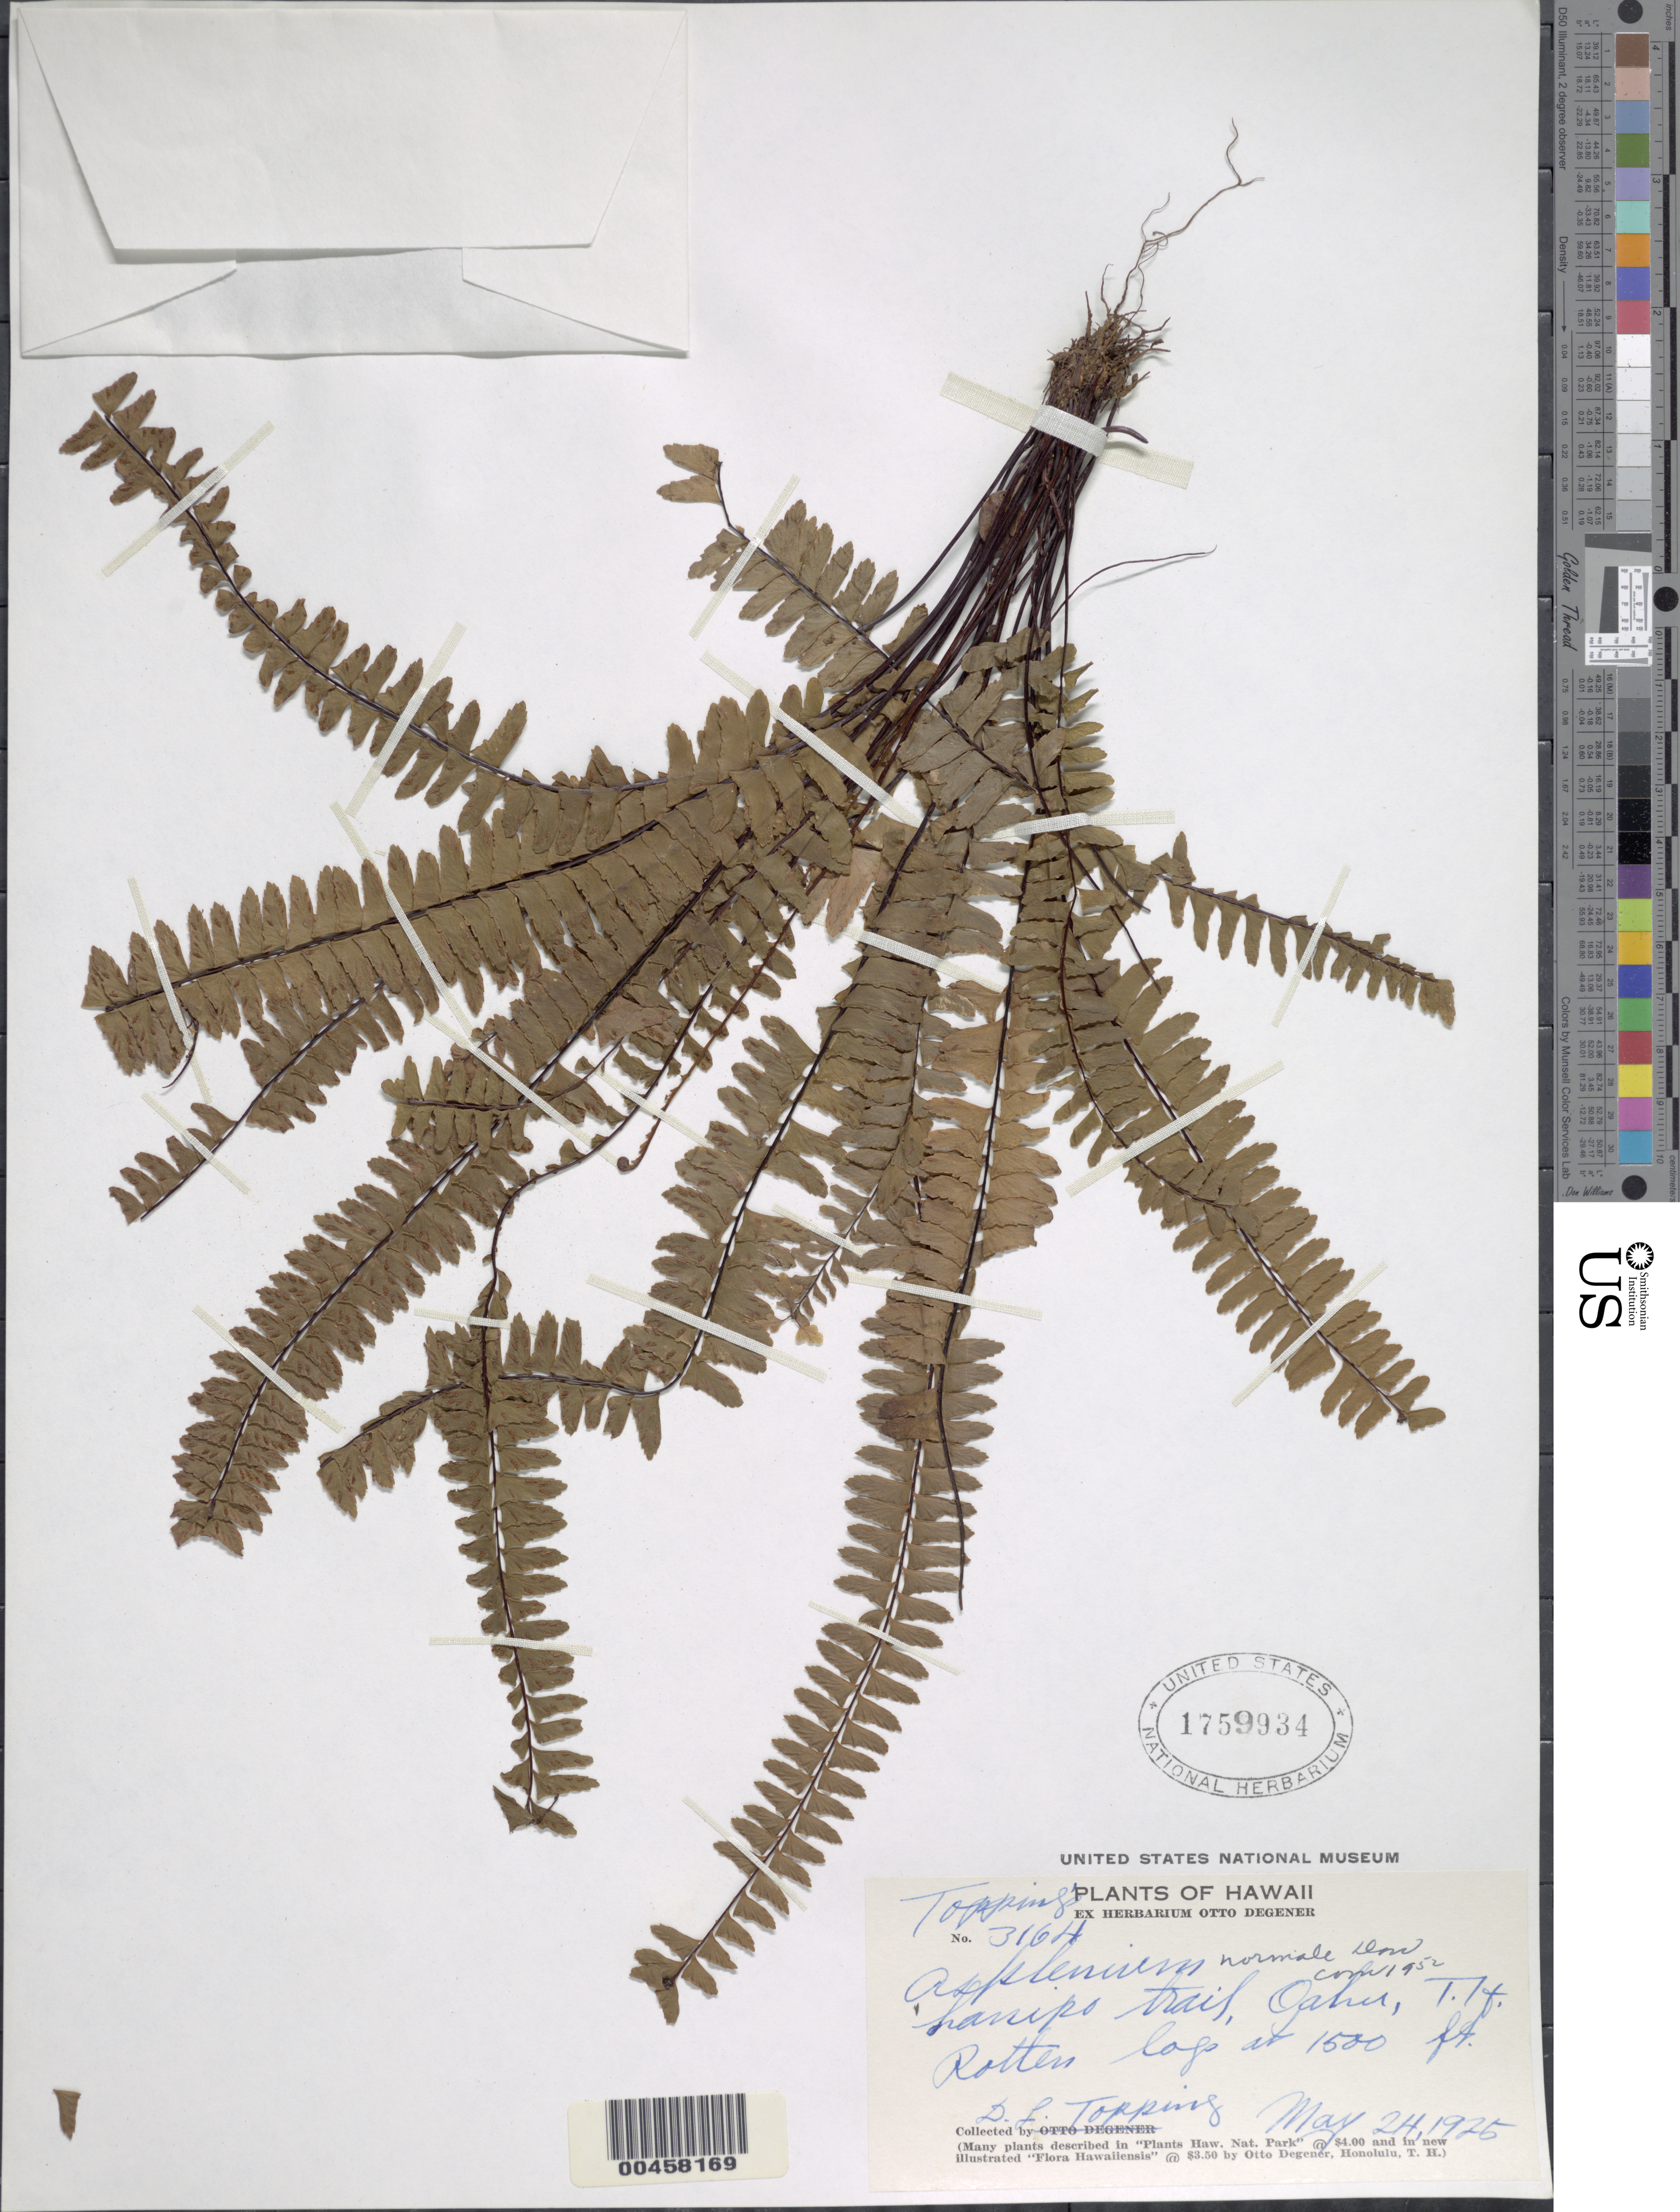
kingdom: Plantae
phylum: Tracheophyta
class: Polypodiopsida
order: Polypodiales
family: Aspleniaceae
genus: Asplenium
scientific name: Asplenium normale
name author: D. Don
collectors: D. L. Topping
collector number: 3164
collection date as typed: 24 May 1925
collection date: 1925-05-24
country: United States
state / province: Hawaii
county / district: Honolulu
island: Oahu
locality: Lanipo trail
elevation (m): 457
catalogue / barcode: US 1759934